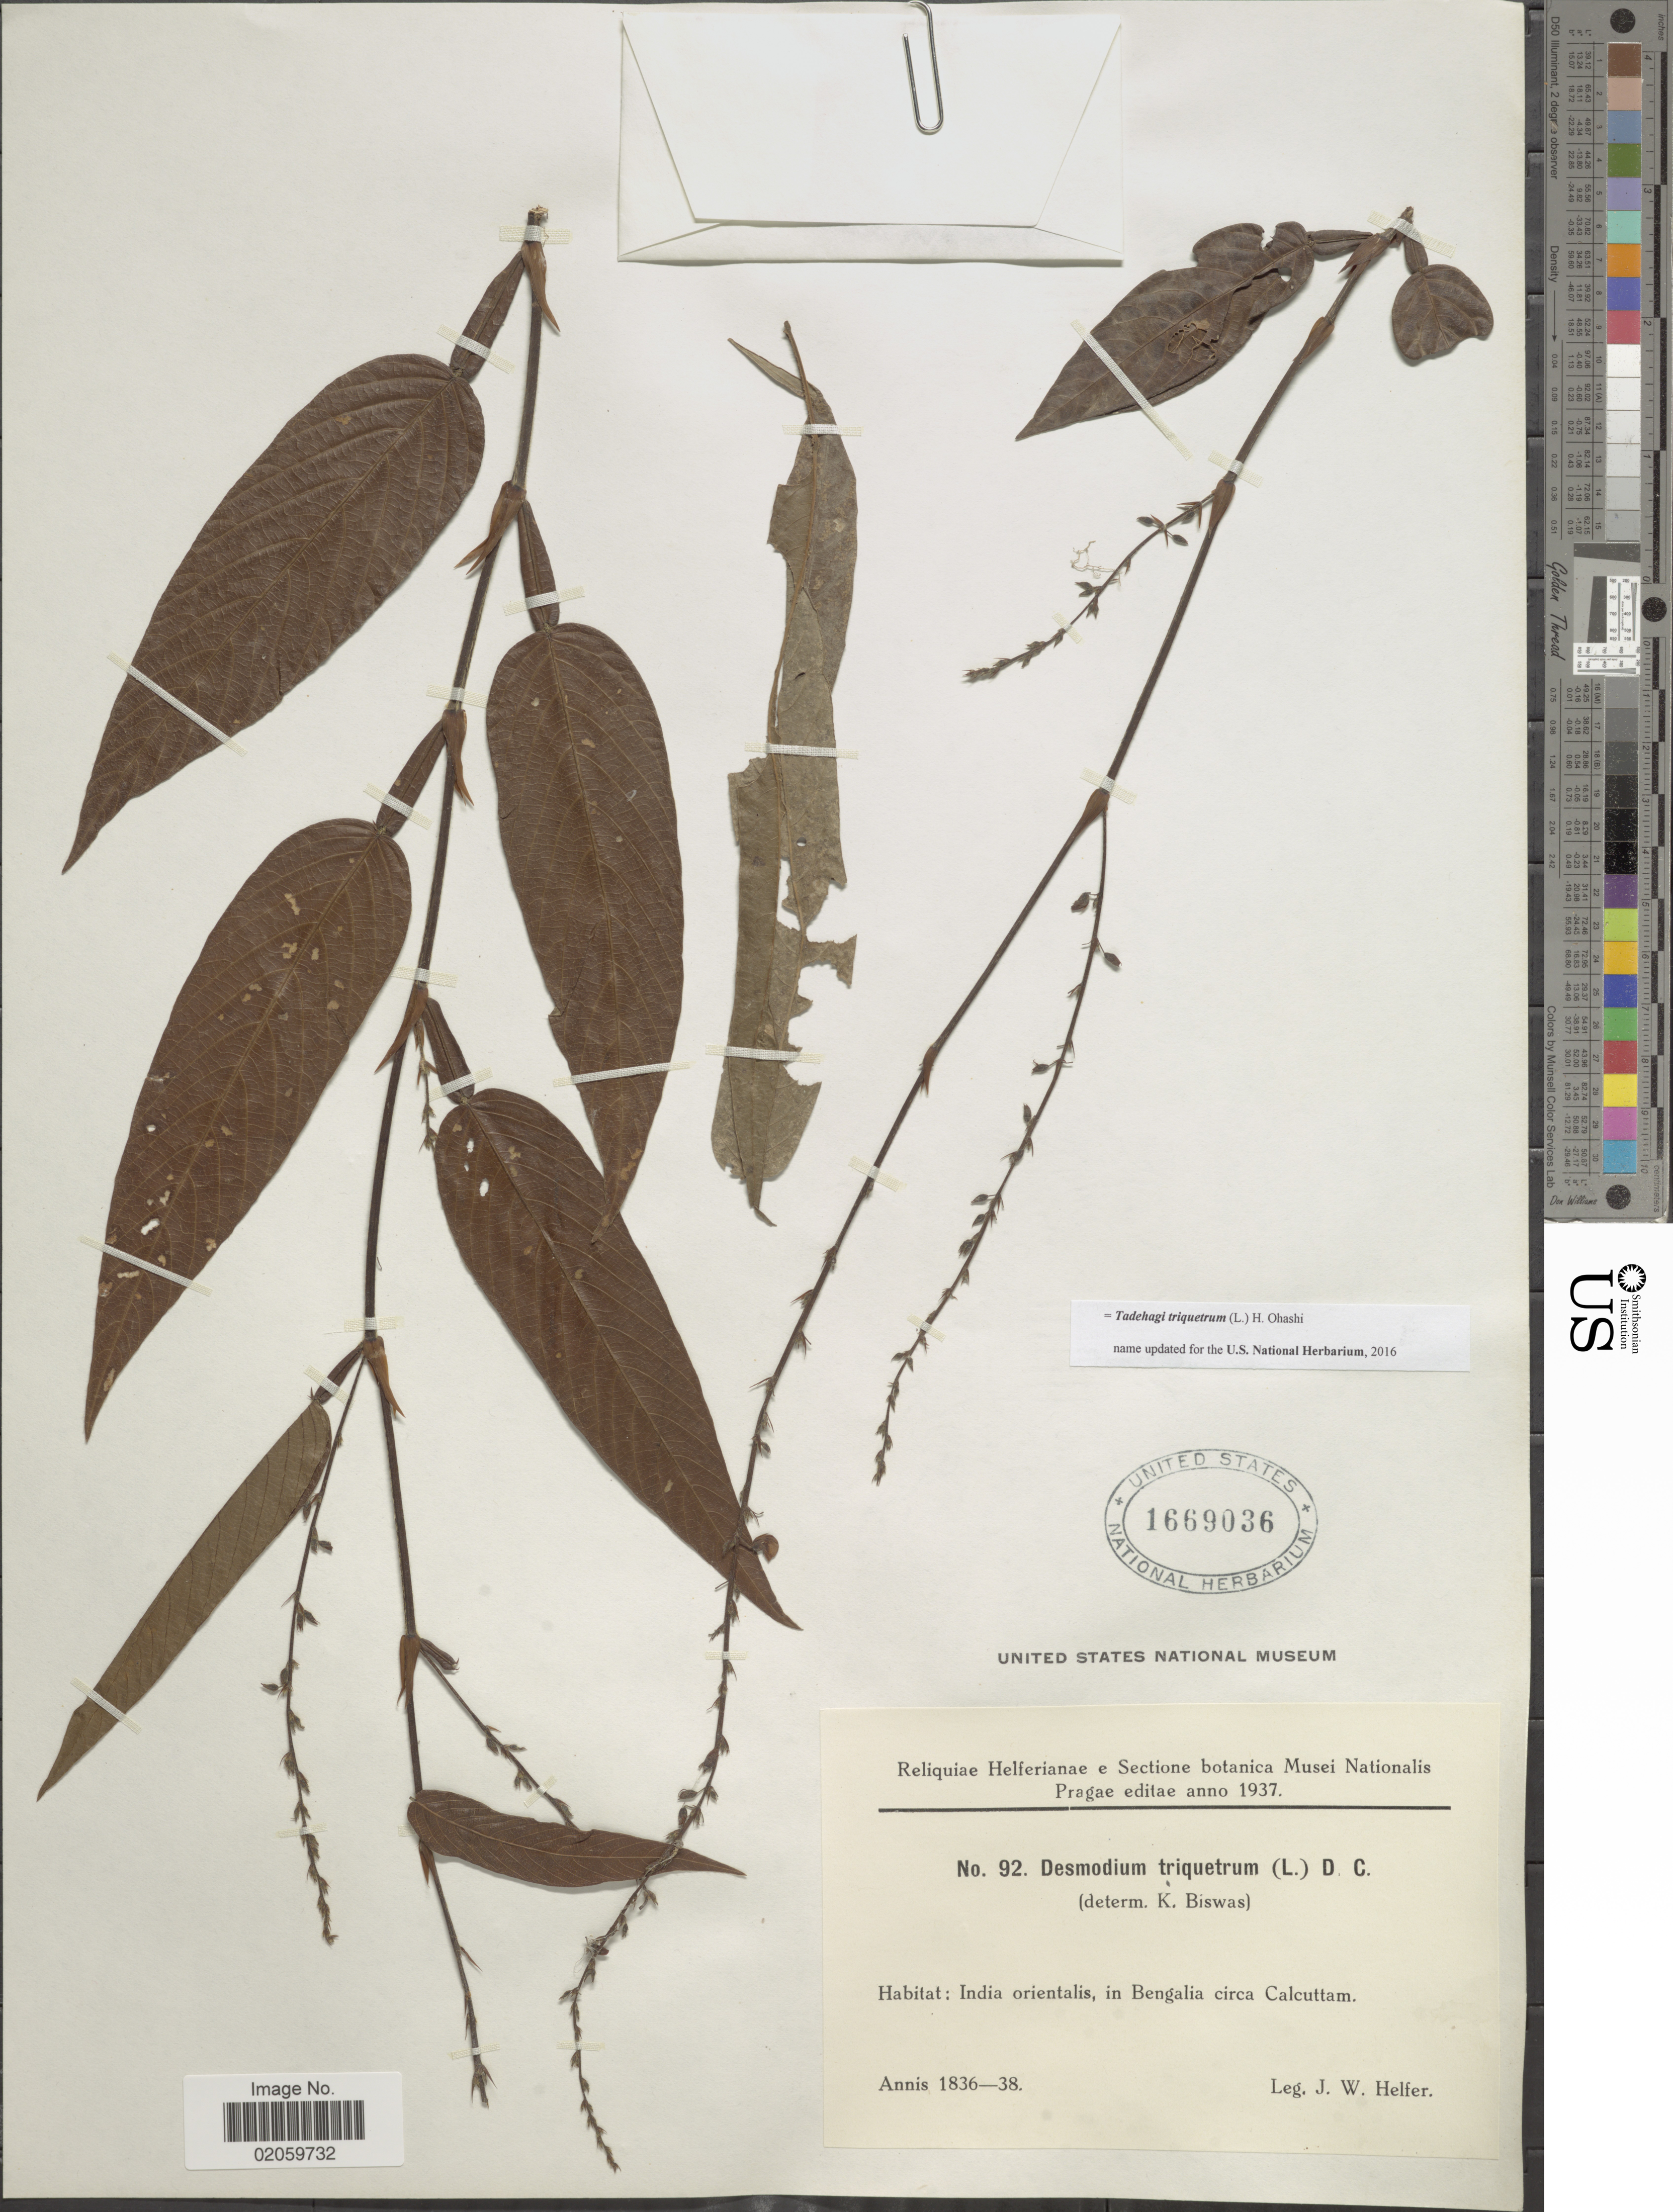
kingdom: Plantae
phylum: Tracheophyta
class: Magnoliopsida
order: Fabales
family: Fabaceae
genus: Tadehagi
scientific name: Tadehagi triquetrum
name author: (L.) H. Ohashi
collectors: J. W. Helfer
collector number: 92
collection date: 1836/1838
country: India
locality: In Bengalia circa Calcuttam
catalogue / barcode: US 1669036